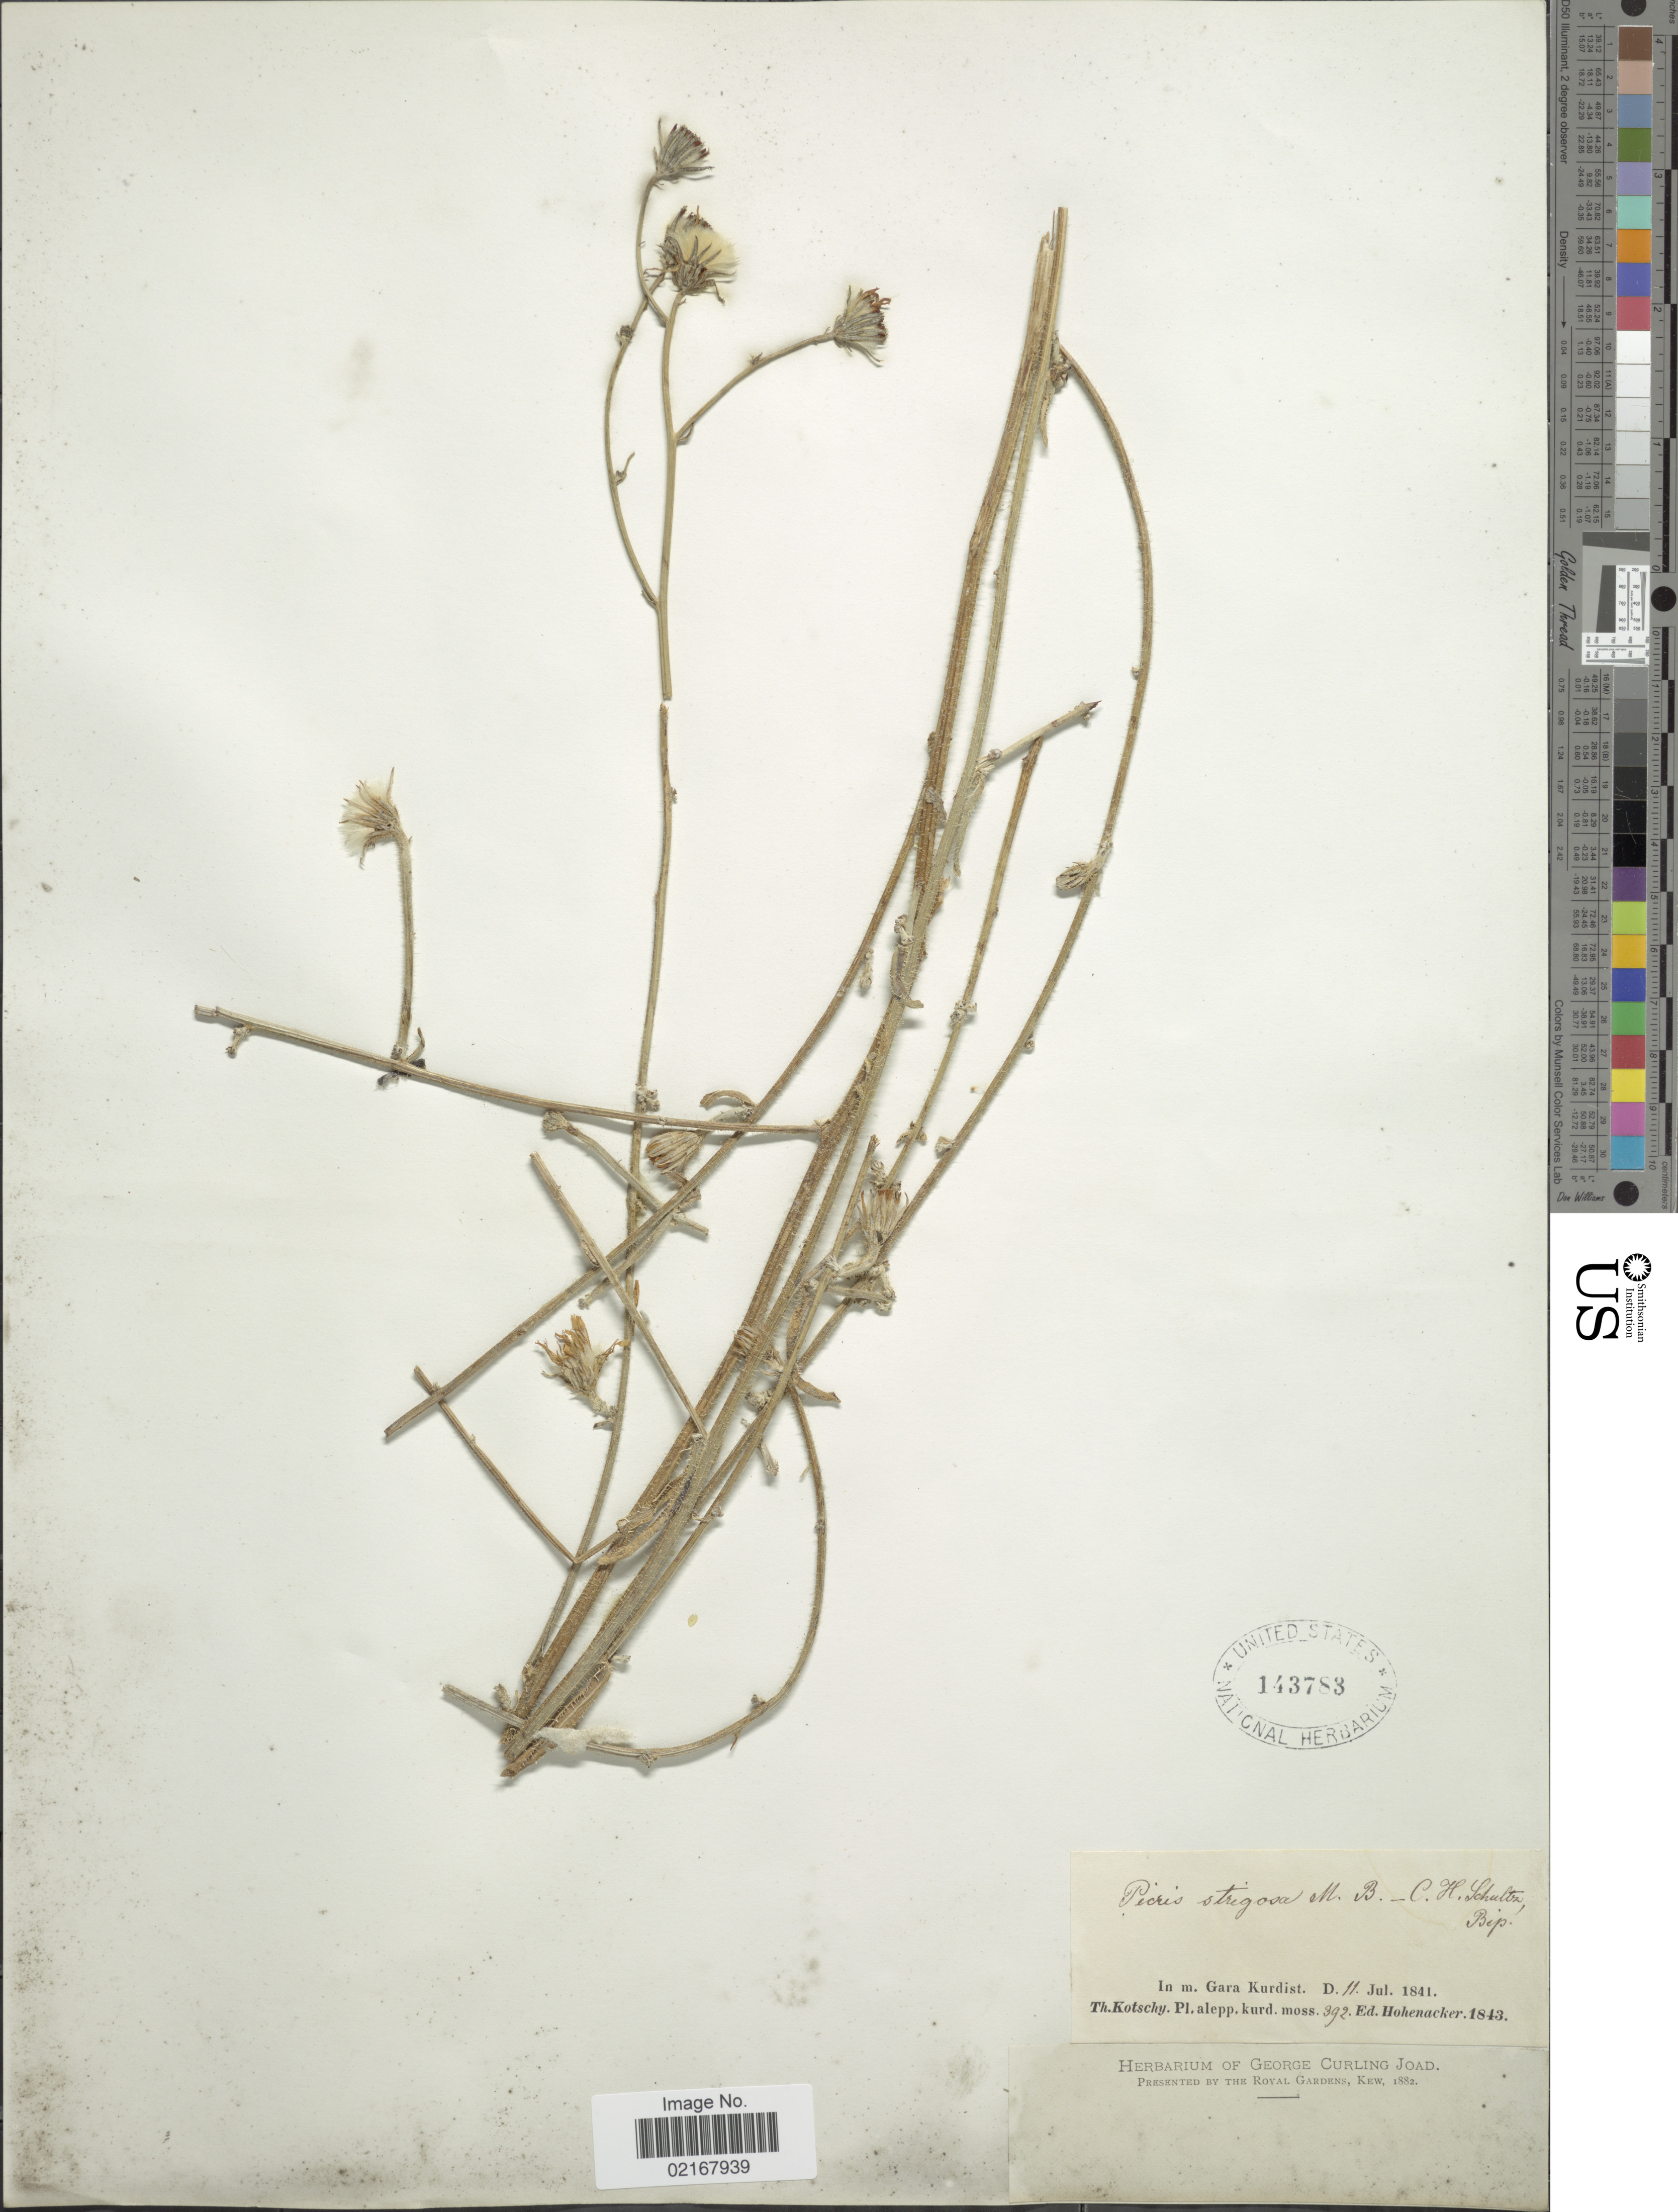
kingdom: Plantae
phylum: Tracheophyta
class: Magnoliopsida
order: Asterales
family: Asteraceae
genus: Picris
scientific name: Picris strigosa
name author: M. Bieb.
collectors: K. G. Kotschy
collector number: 392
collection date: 1841-07-11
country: Iran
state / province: Kurdistan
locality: M. Gara Kurdist.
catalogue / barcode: US 143783